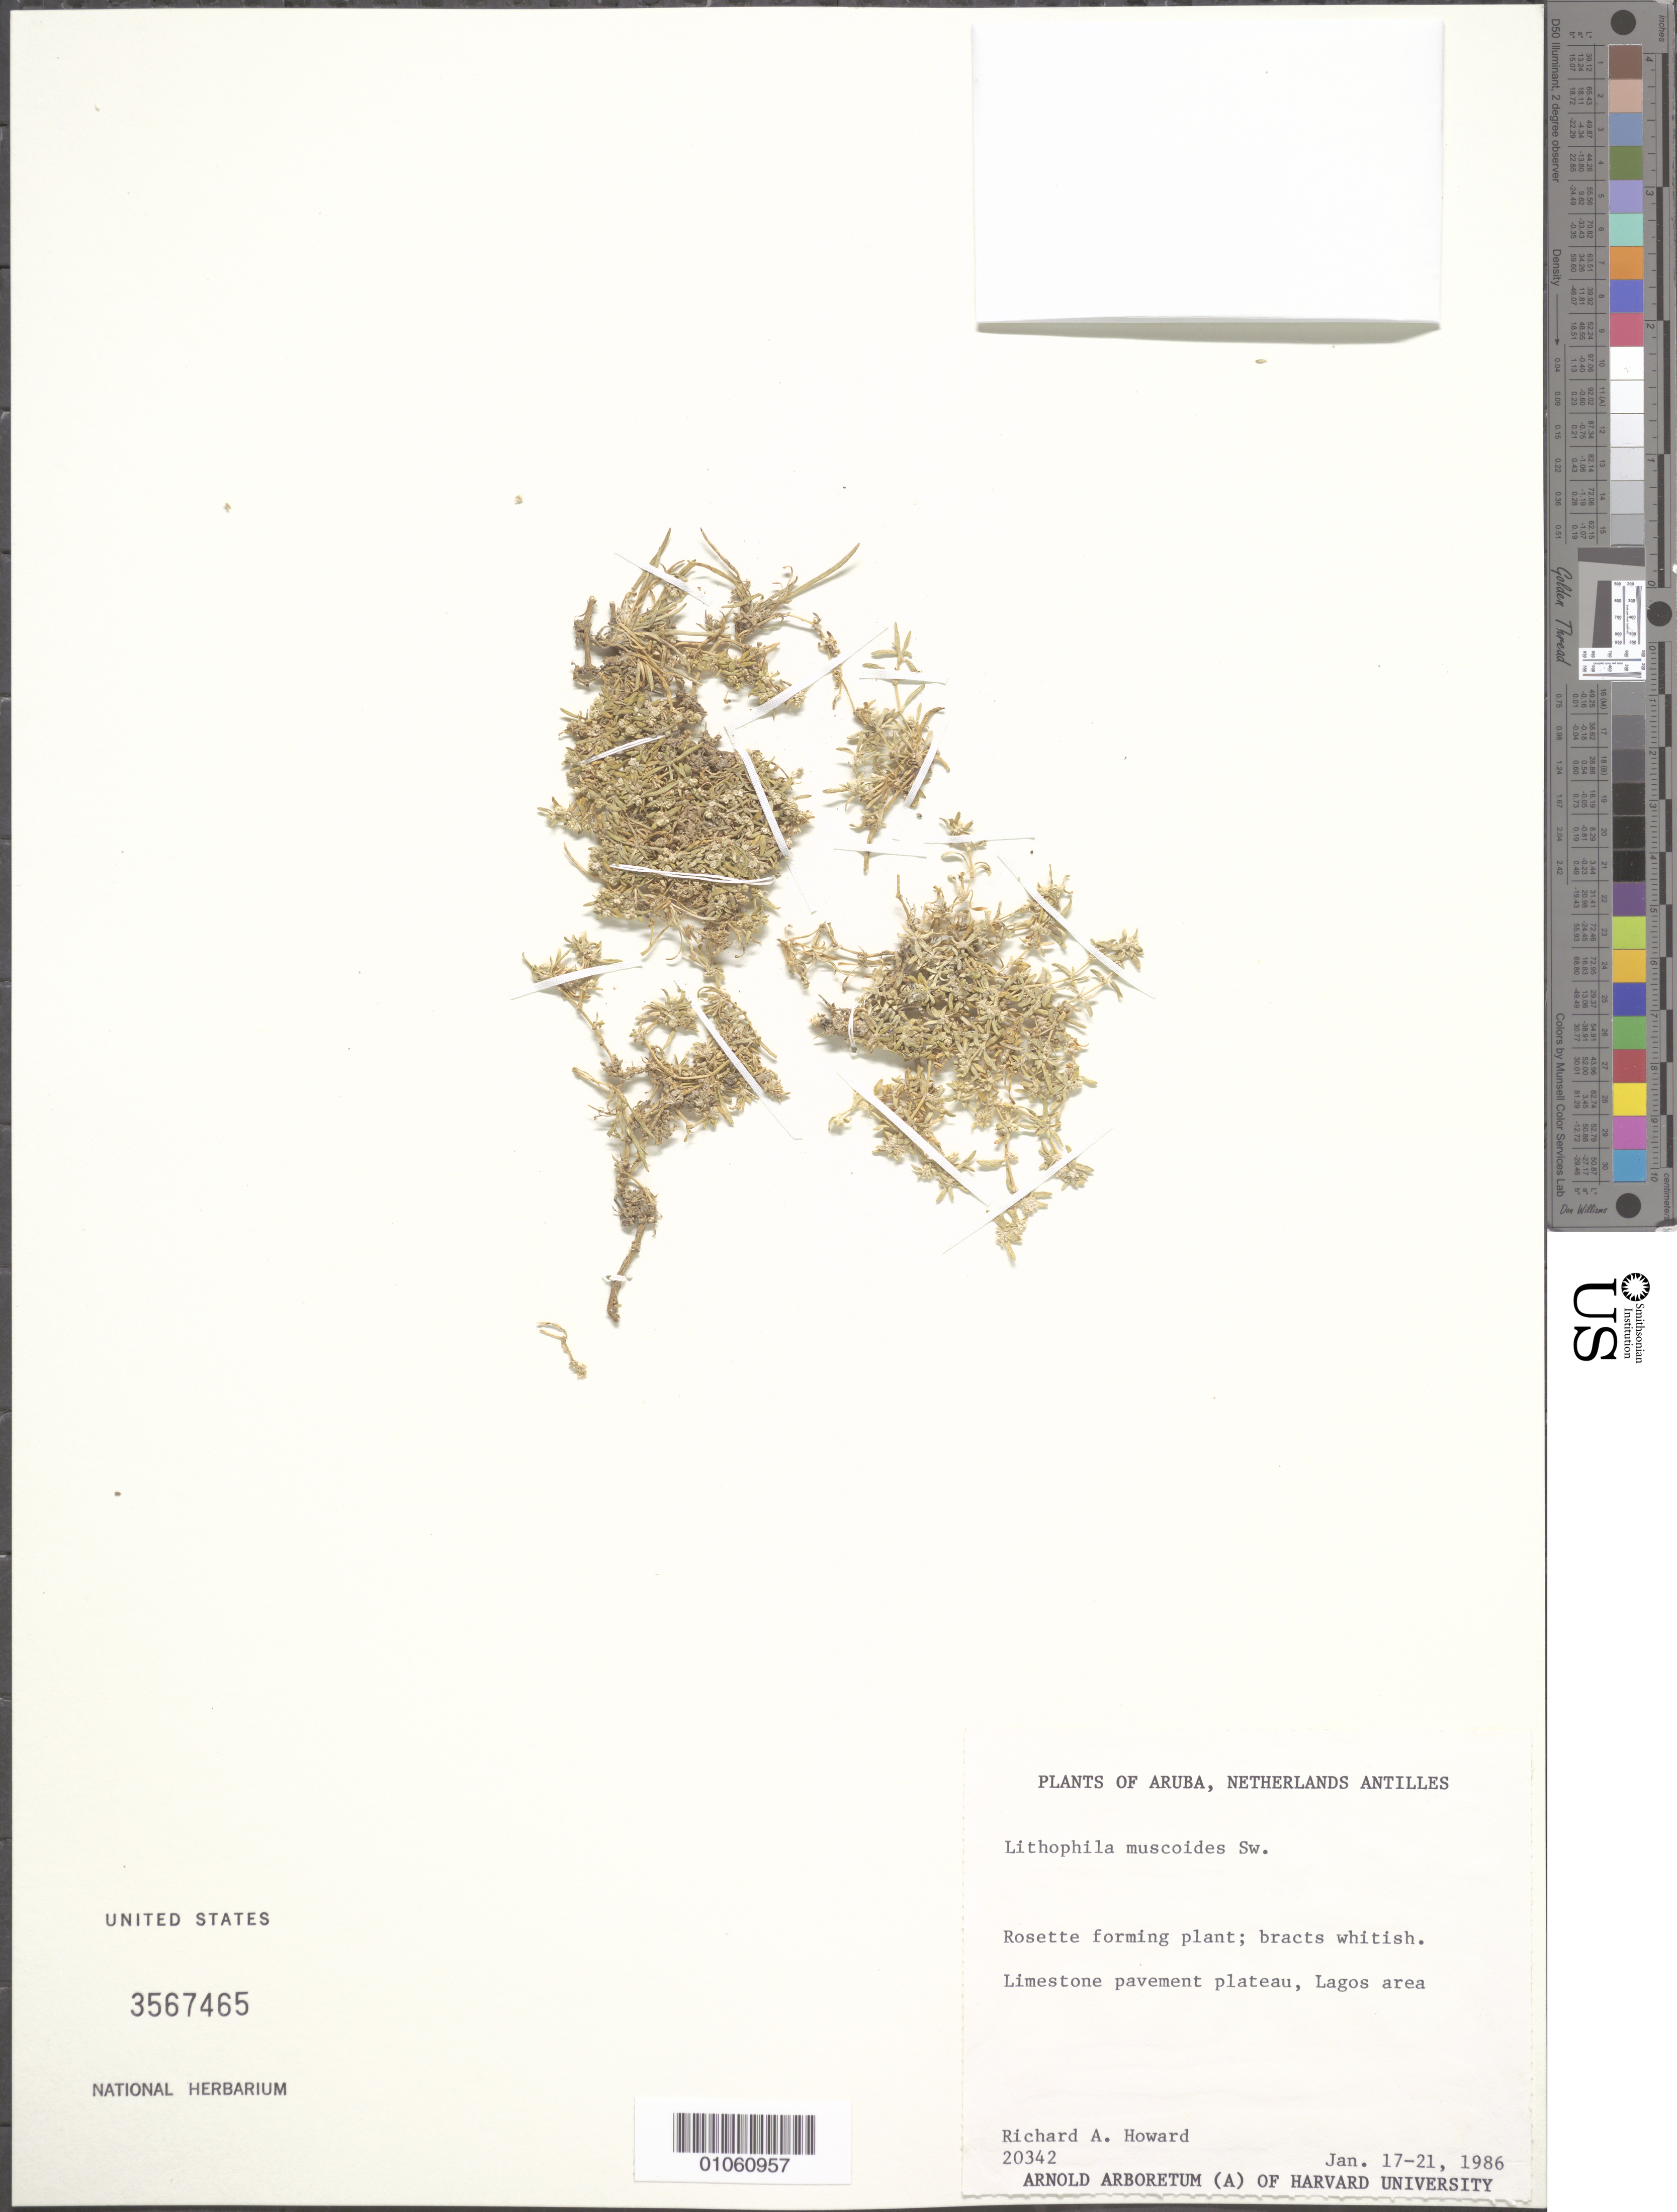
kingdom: Plantae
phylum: Tracheophyta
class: Magnoliopsida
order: Caryophyllales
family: Amaranthaceae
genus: Gomphrena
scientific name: Gomphrena muscoides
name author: (Sw.) T. Ortuño & Borsch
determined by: Strong, Mark T., (BOT), Smithsonian Institution - National Museum of Natural History (UNITED STATES)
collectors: R. A. Howard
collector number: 20342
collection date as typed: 17 Jan 1986 to 21 Jan 1986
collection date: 1986-01-17/1986-01-21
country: Aruba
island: Aruba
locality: Lagos area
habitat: Limestone pavement plateau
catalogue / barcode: US 3567465